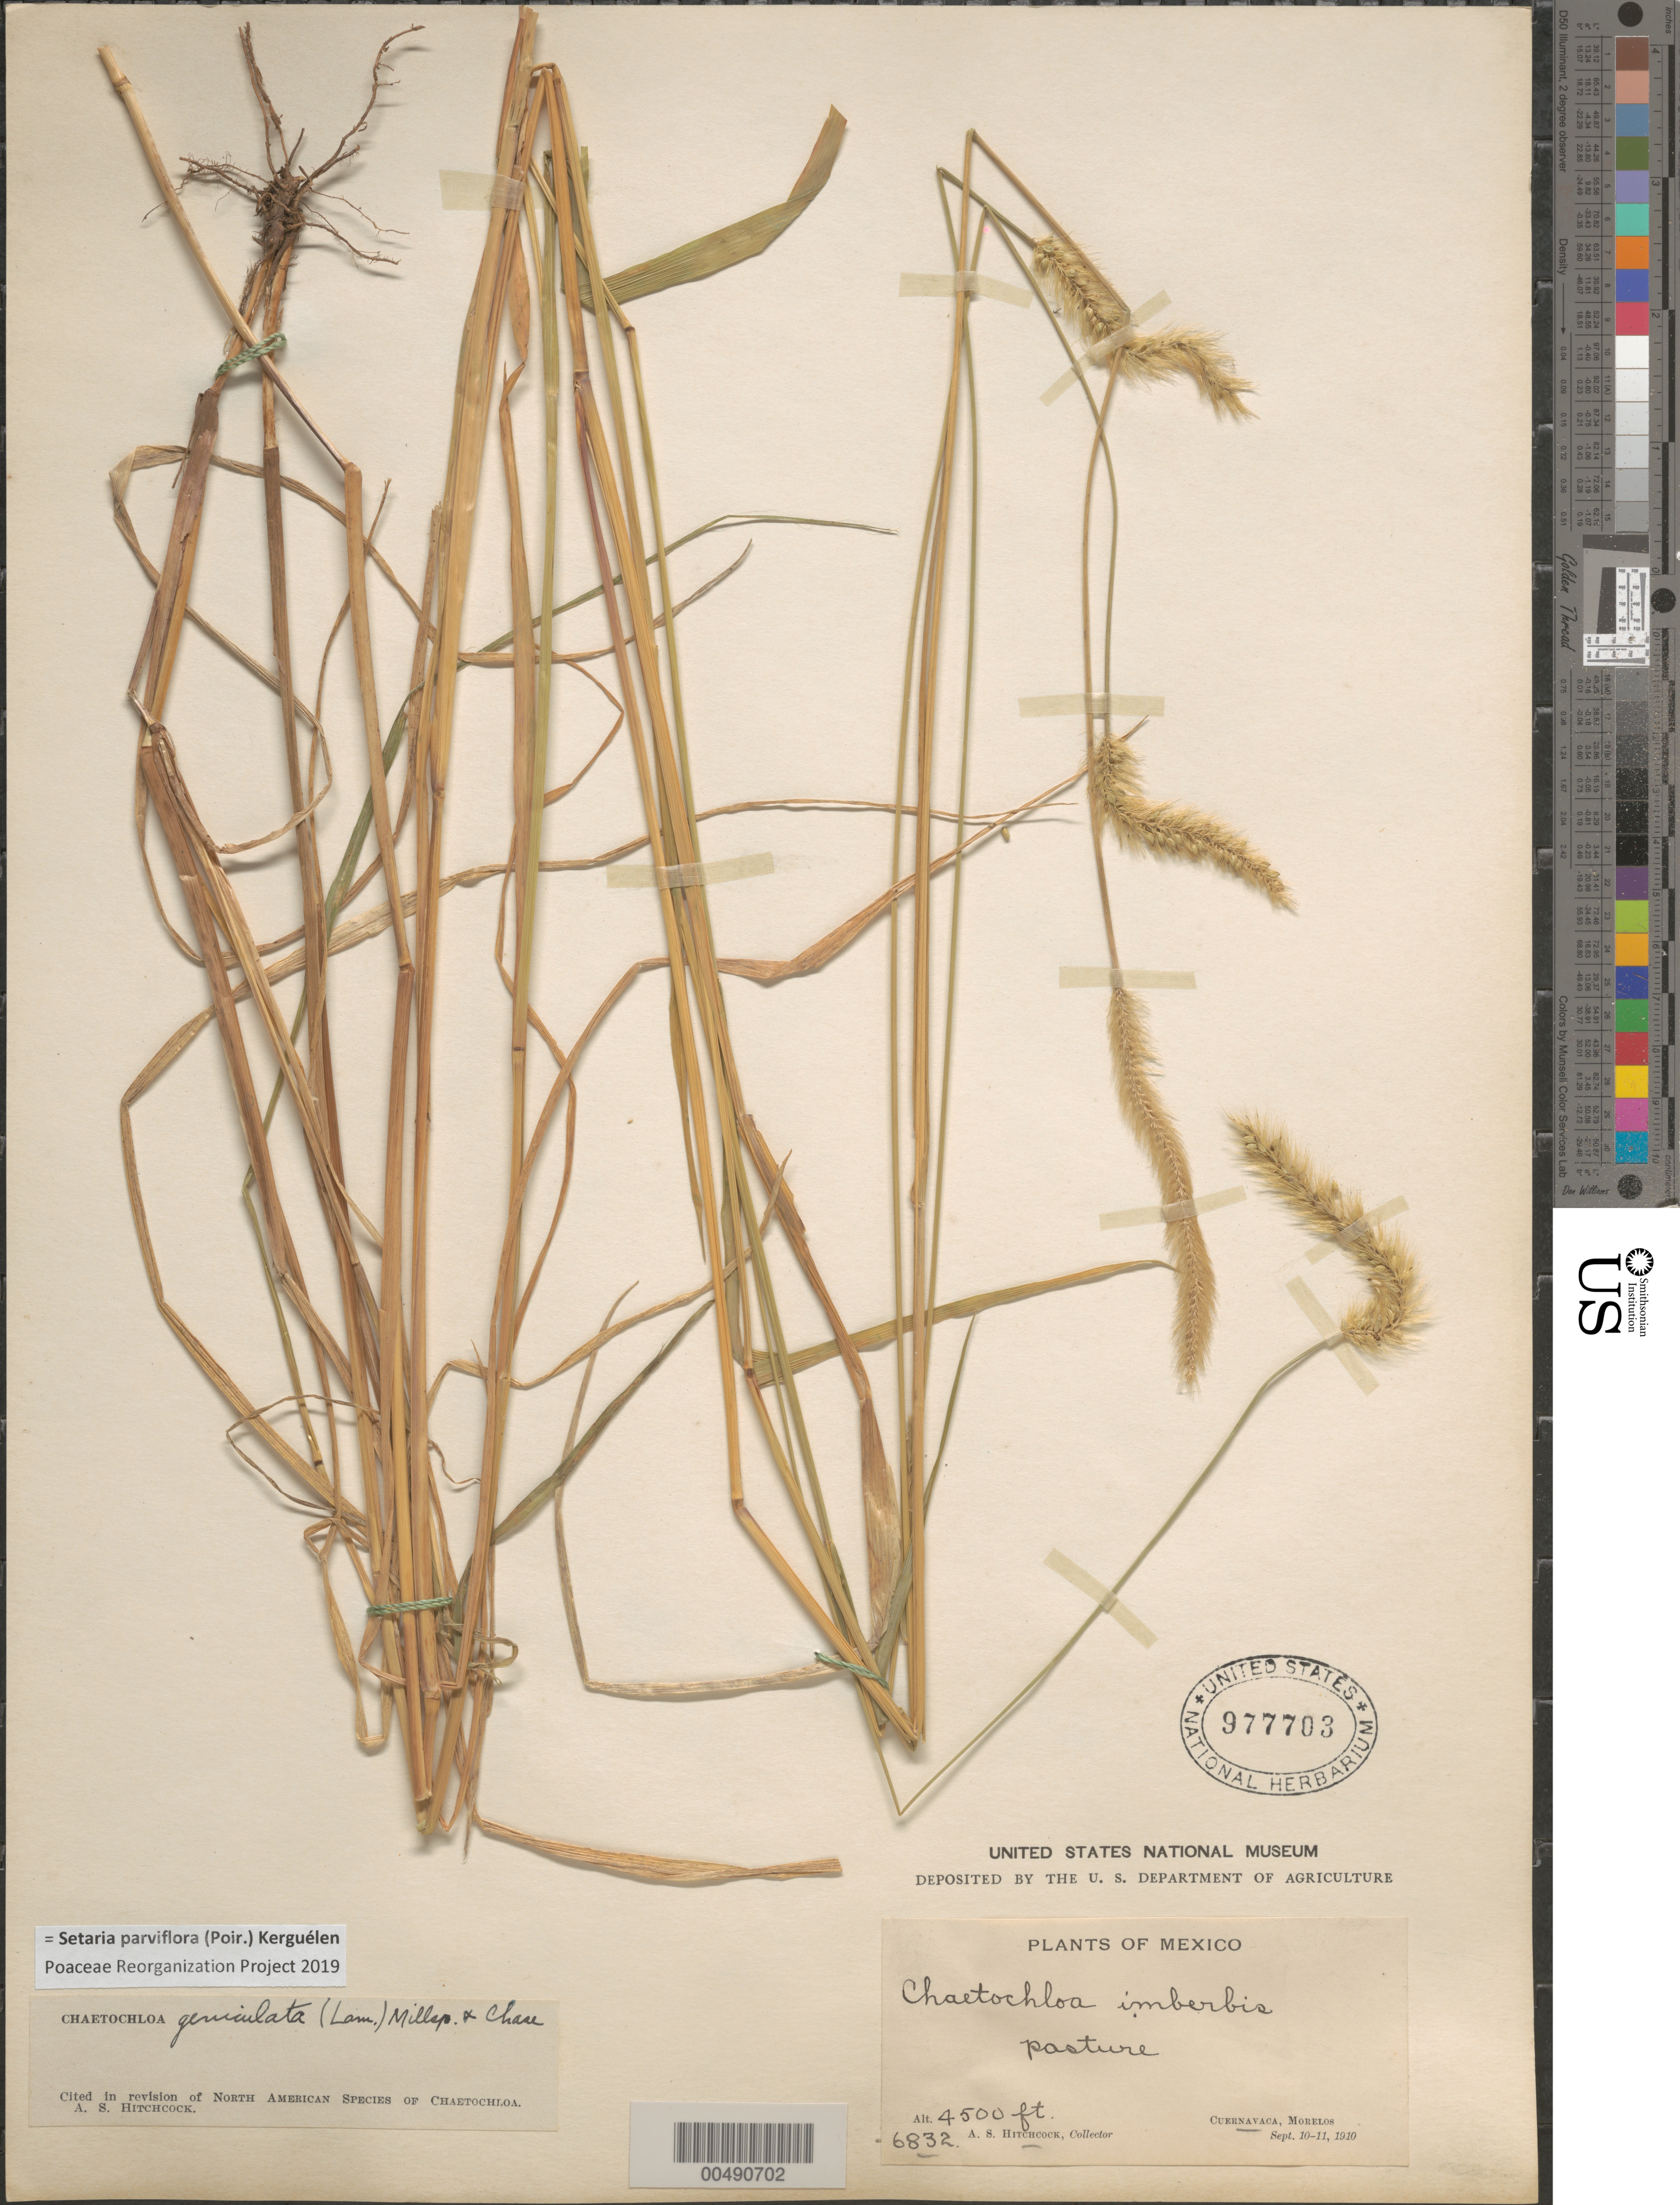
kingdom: Plantae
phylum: Tracheophyta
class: Liliopsida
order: Poales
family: Poaceae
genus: Setaria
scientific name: Setaria parviflora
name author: (Poir.) Kerguélen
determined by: Poaceae Reorganization Project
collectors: A. S. Hitchcock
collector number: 6832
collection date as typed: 10 Sep 1910 to 11 Sep 1910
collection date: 1910-09-11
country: Mexico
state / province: Morelos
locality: Cuernavaca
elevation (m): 1372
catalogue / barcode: US 977703